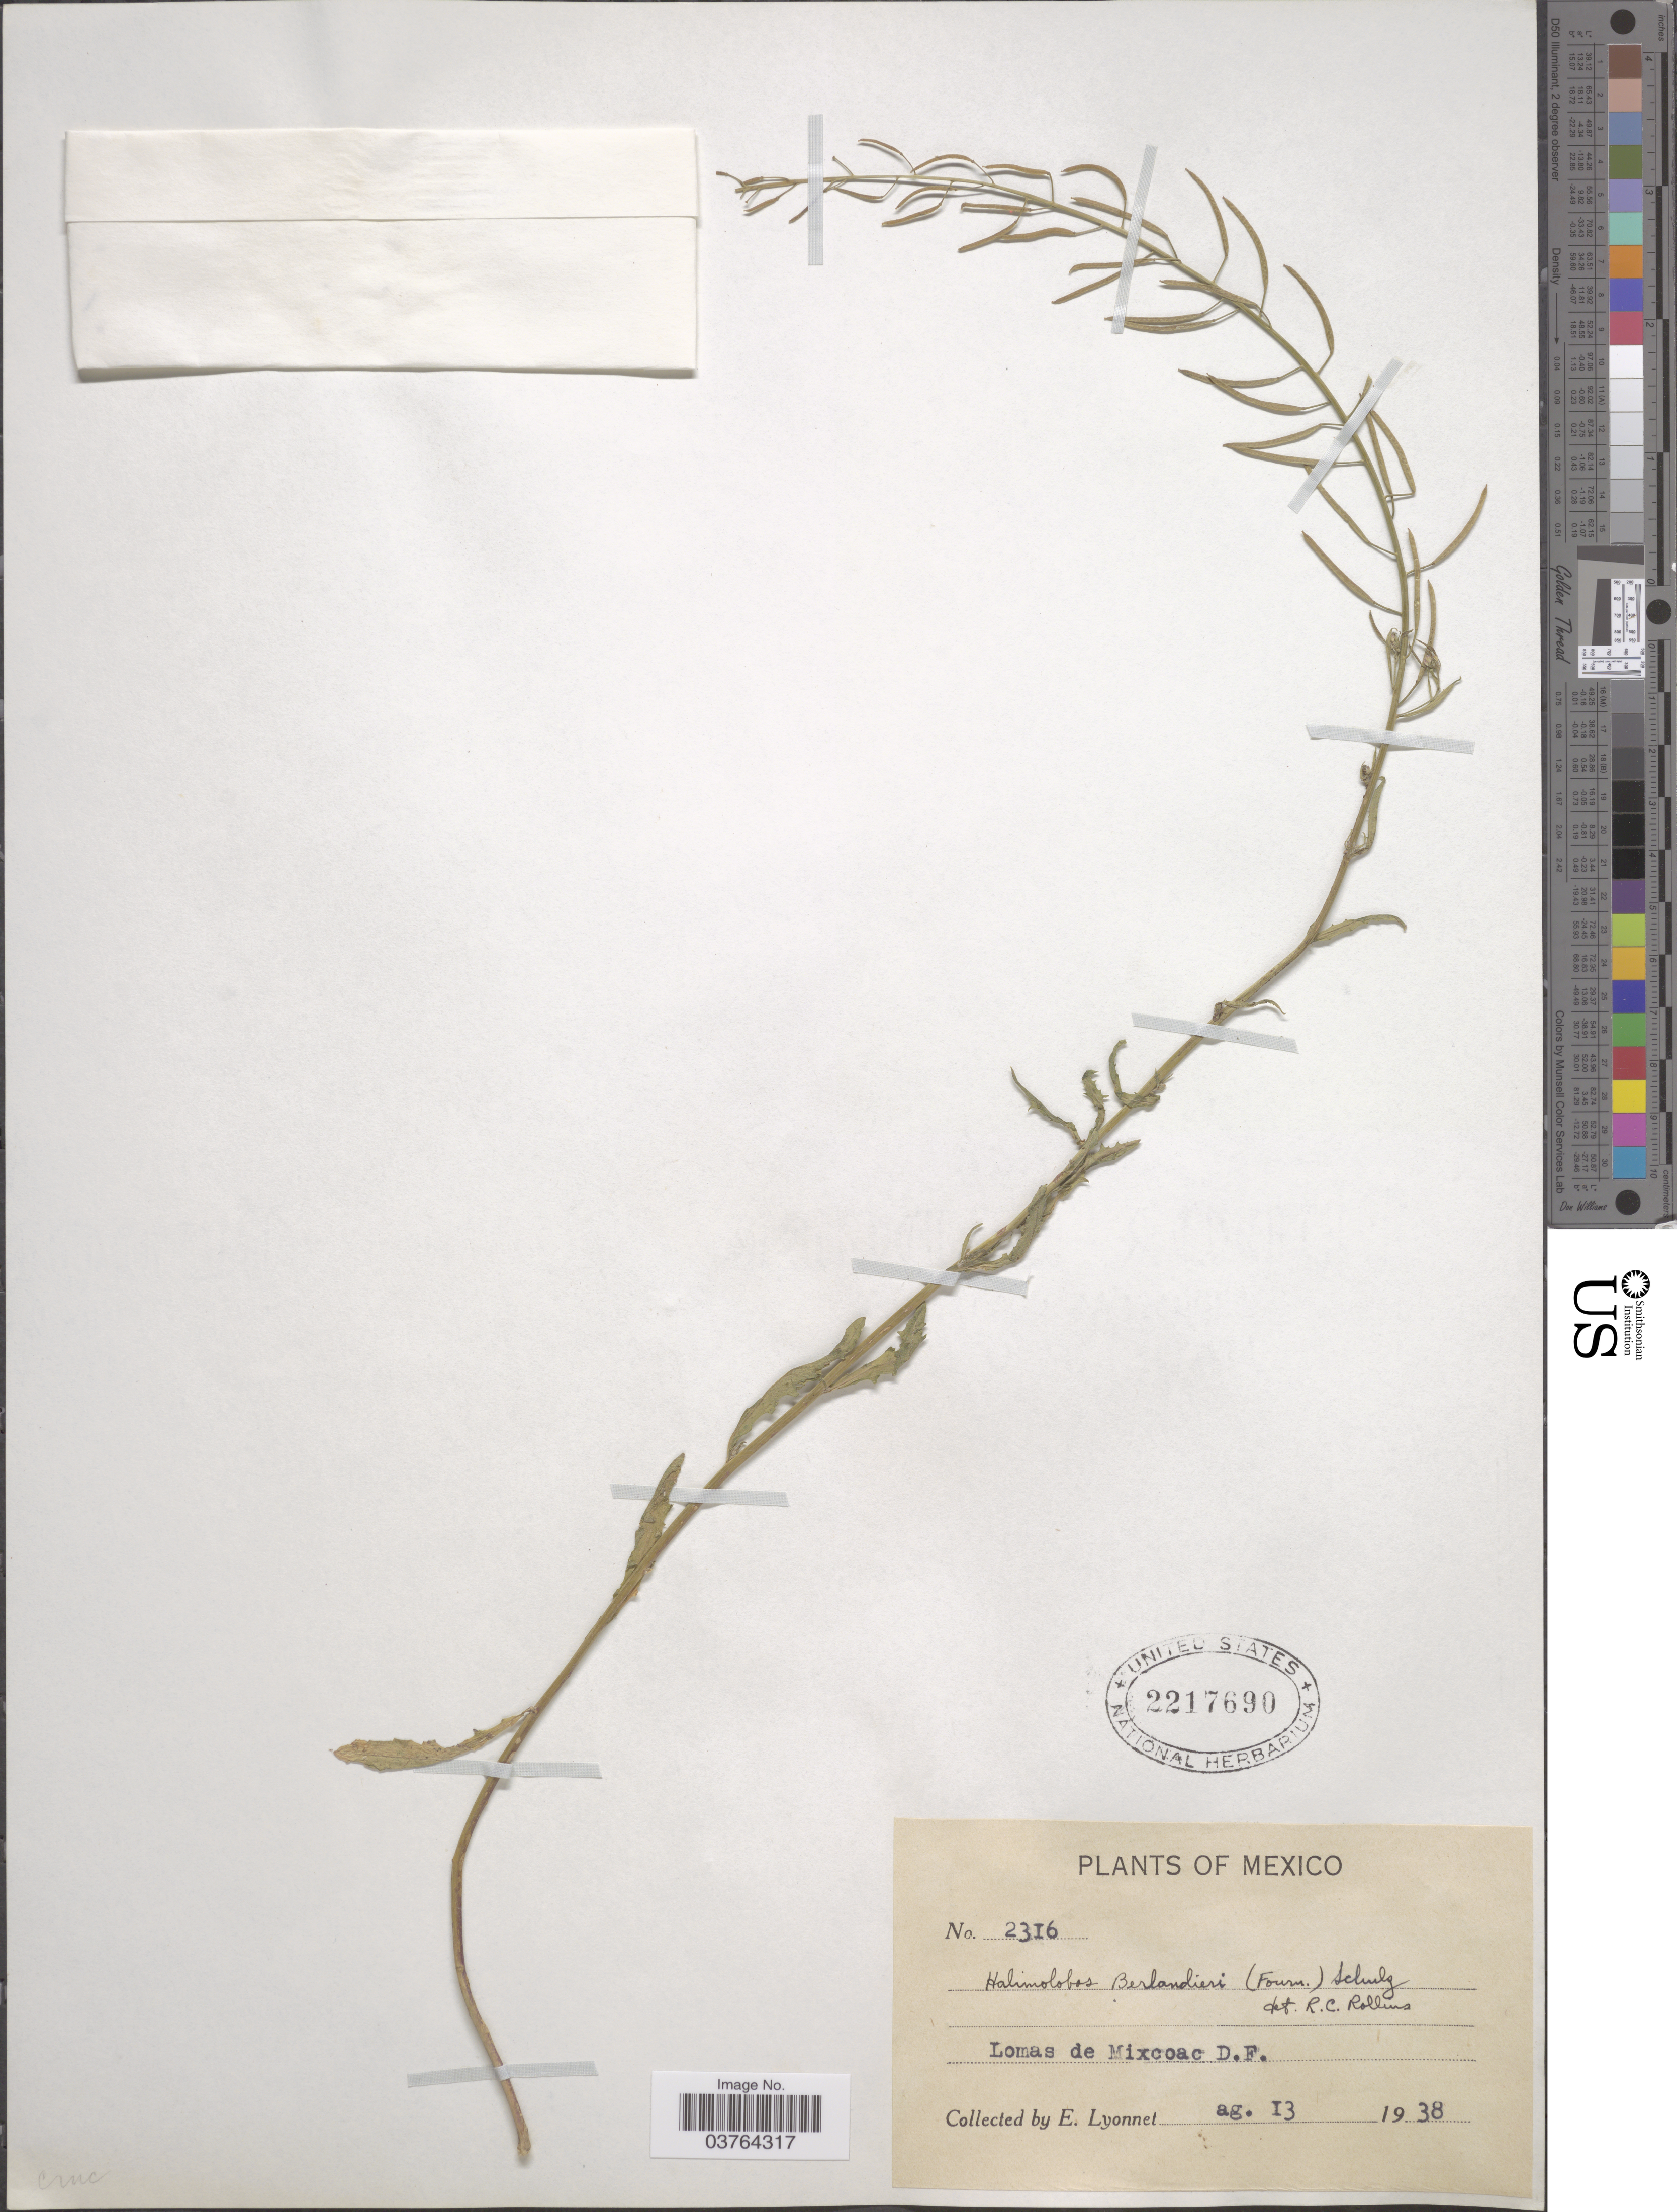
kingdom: Plantae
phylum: Tracheophyta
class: Magnoliopsida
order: Brassicales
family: Brassicaceae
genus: Halimolobos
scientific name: Halimolobos berlandieri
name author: O.E. Schulz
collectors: E. Lyonnet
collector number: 2316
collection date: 1938-08-13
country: Mexico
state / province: Distrito Federal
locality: Lomas de Mixcoac.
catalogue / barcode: US 2217690